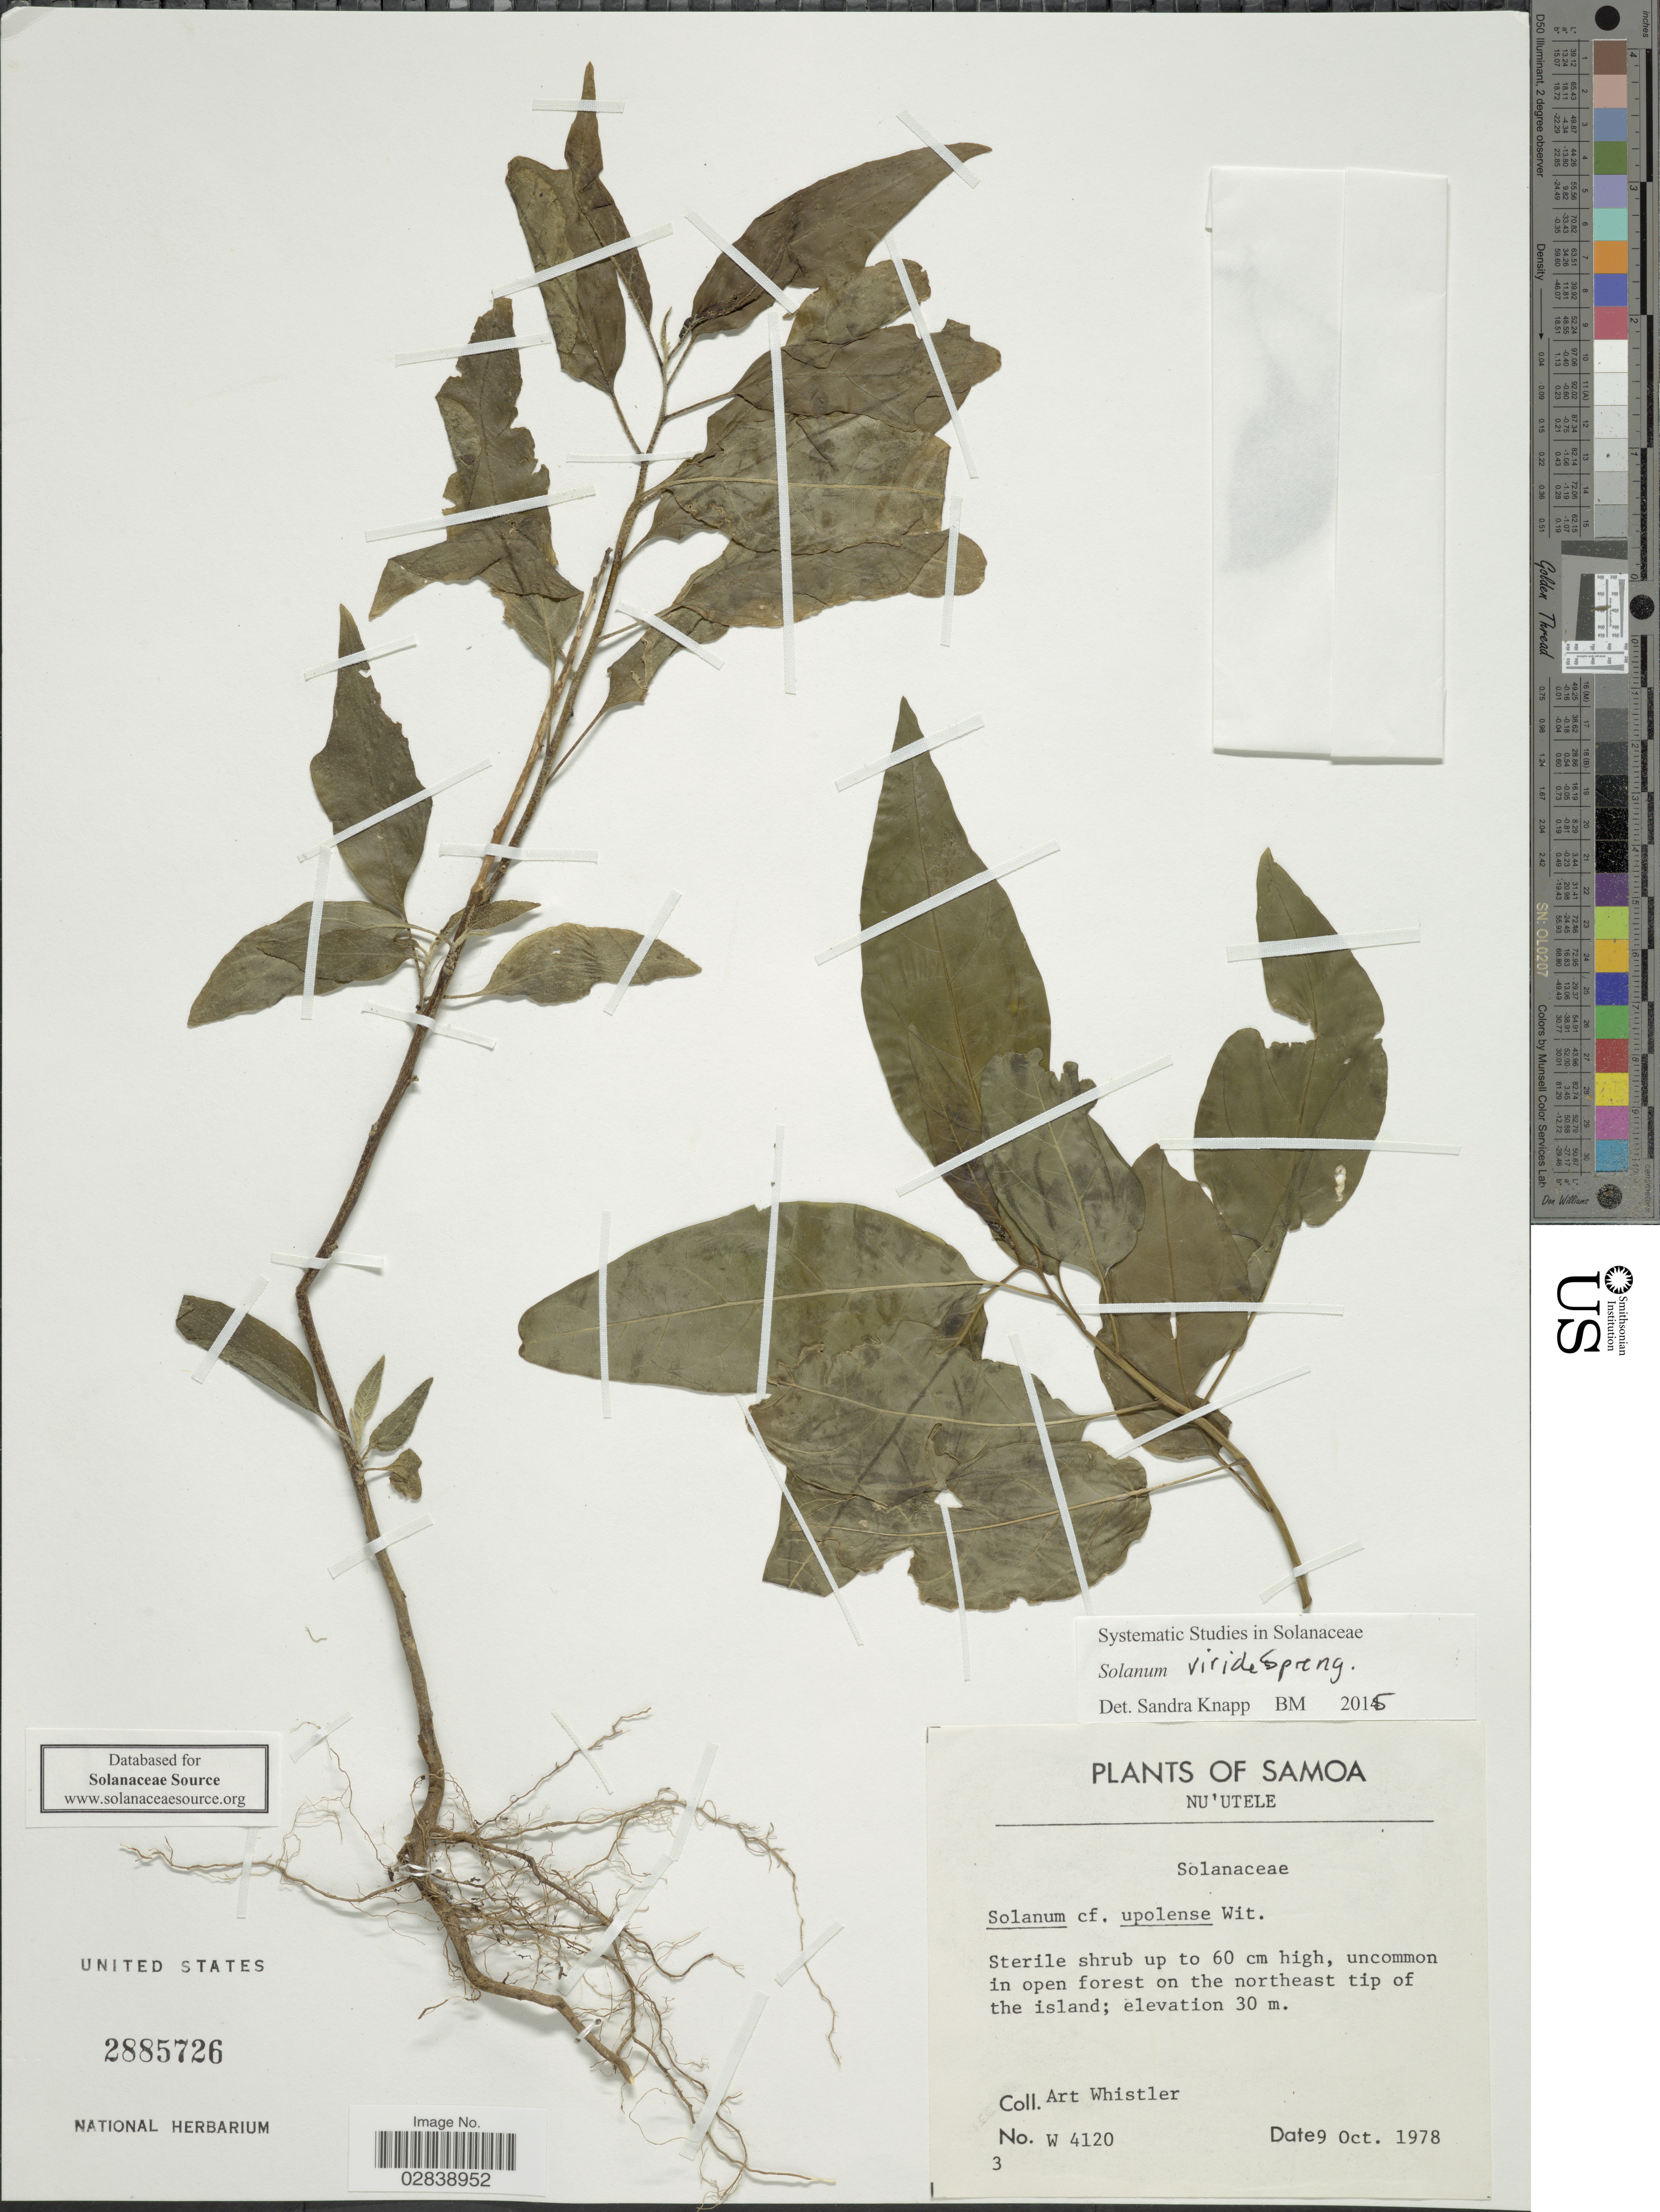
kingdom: Plantae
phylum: Tracheophyta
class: Magnoliopsida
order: Solanales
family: Solanaceae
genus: Solanum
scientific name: Solanum viride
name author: G. Forst. ex Spreng.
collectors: A. Whistler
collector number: W 4120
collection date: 1978-10-09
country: Samoa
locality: Samoa. Nu'utele. Uncommon in open forest on the northeast tip of the island.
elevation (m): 30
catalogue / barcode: US 2885726